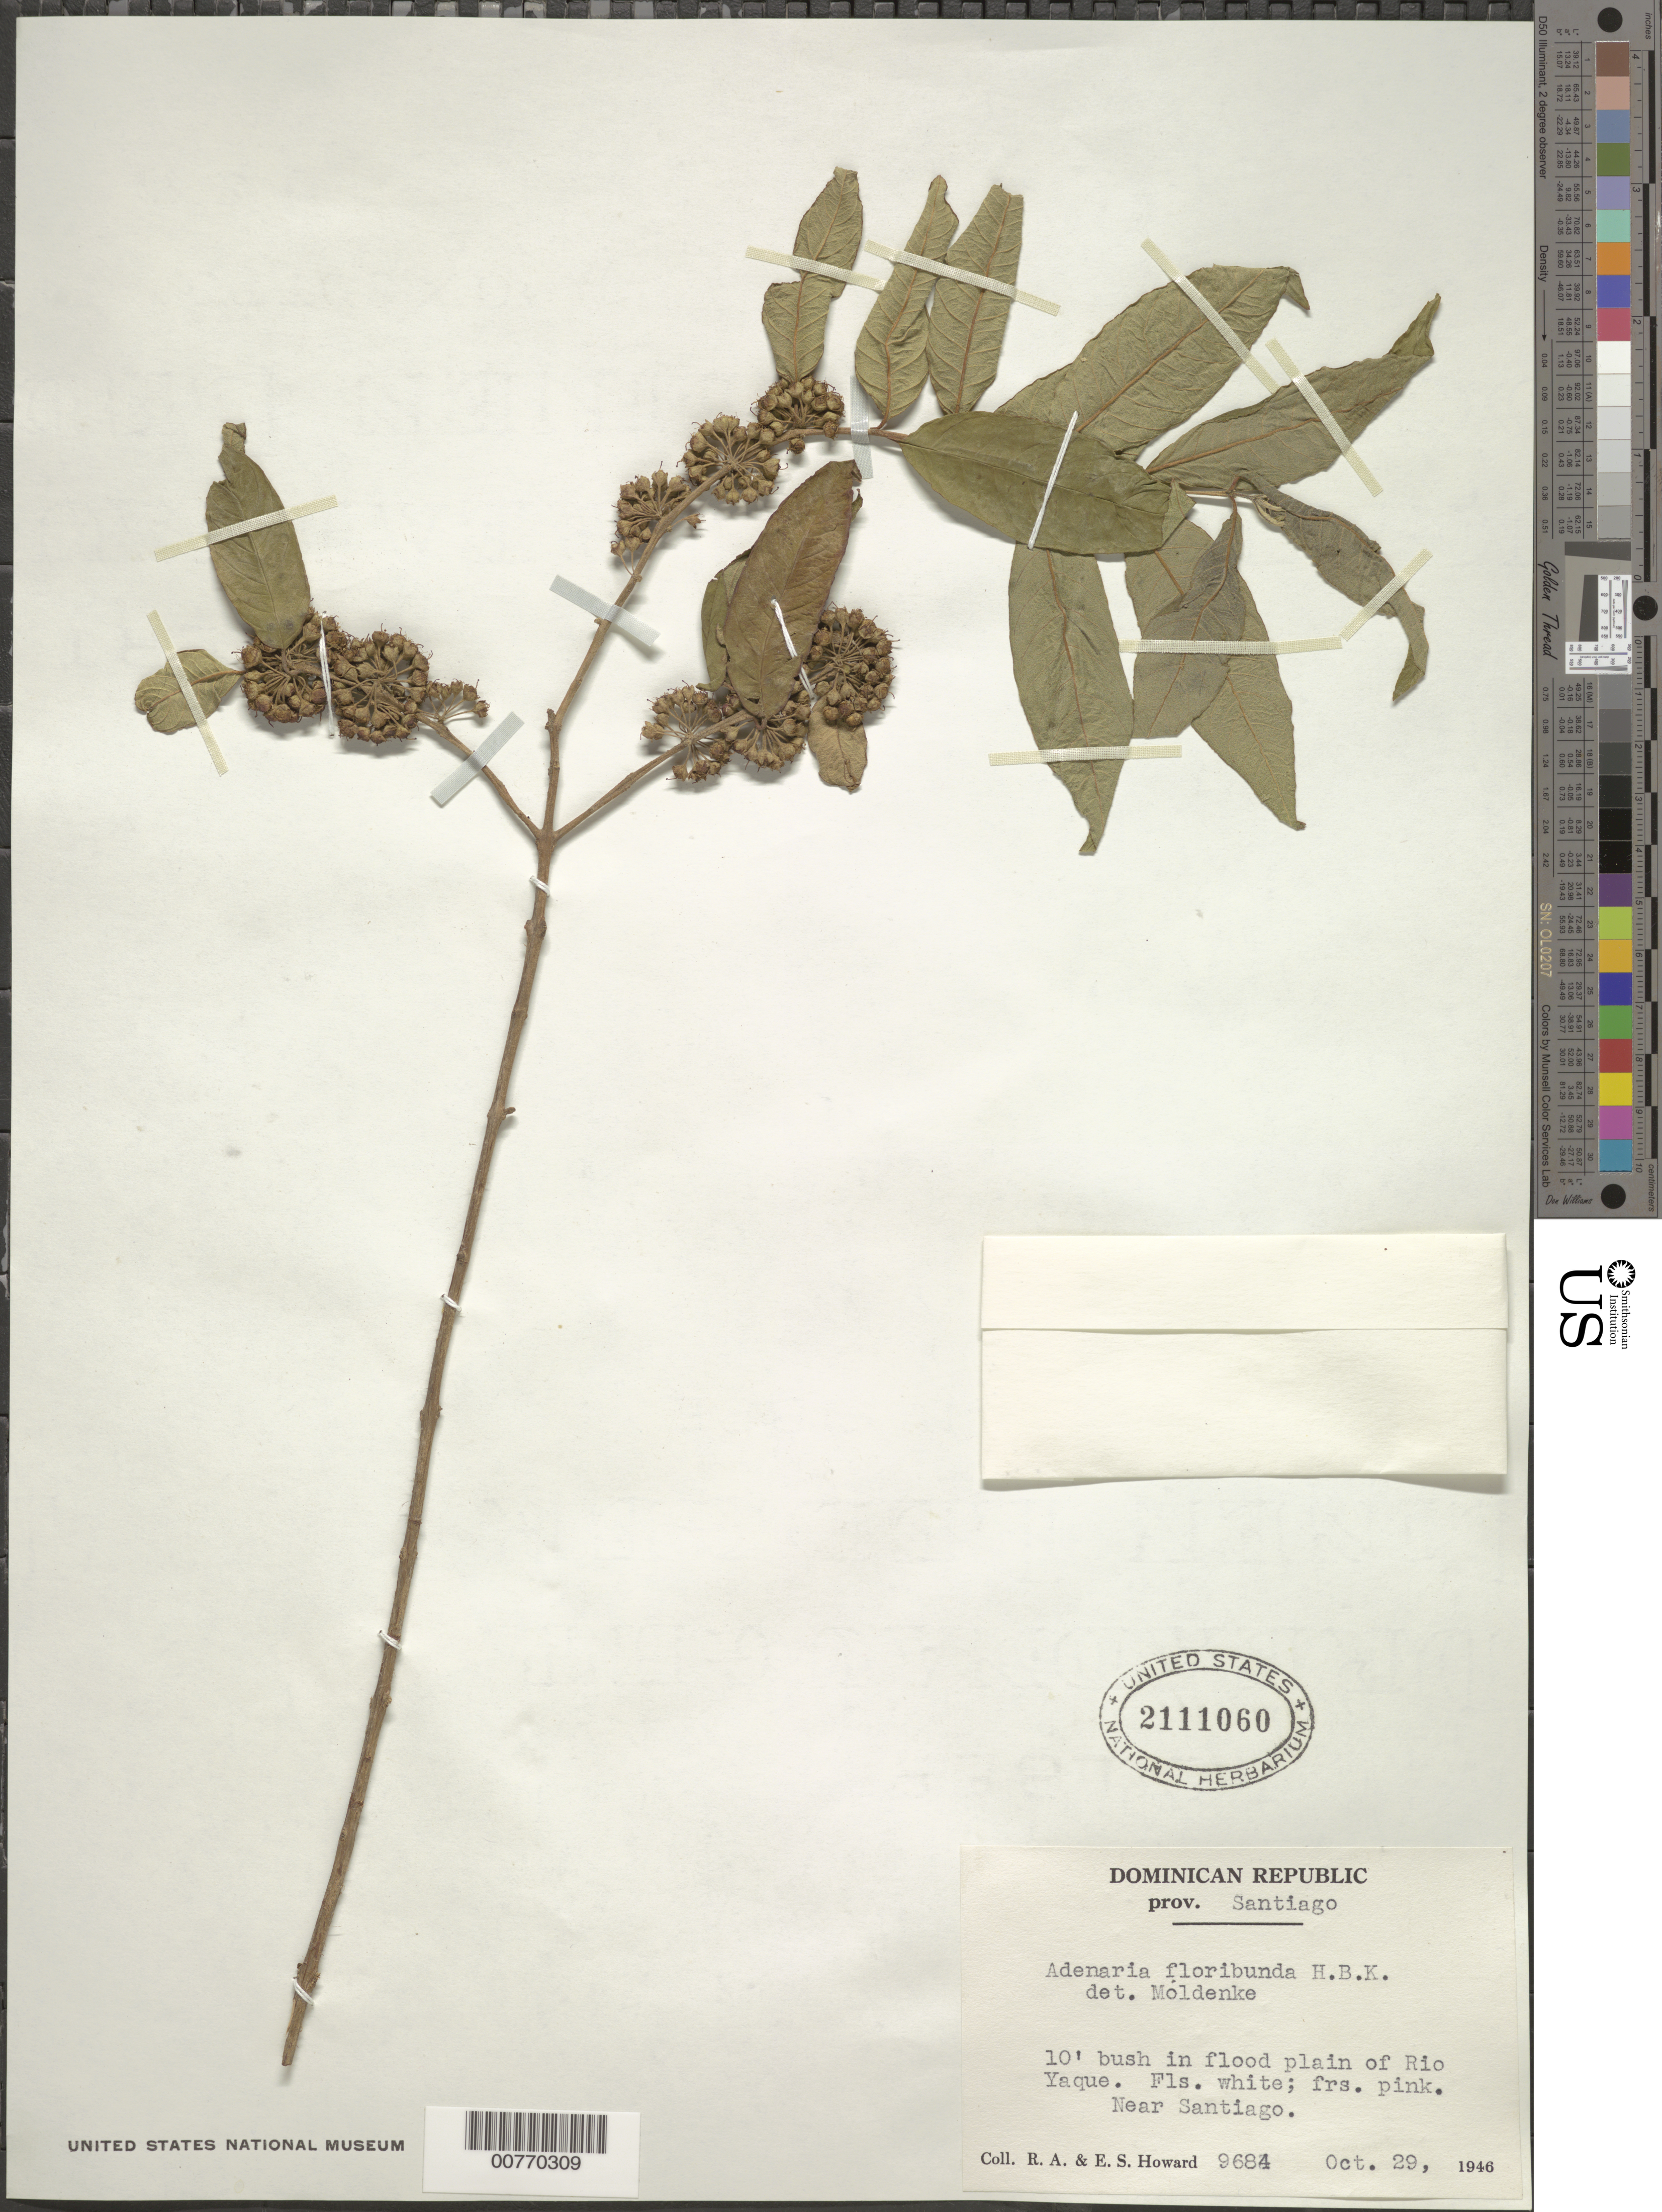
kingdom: Plantae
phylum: Tracheophyta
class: Magnoliopsida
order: Myrtales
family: Lythraceae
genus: Adenaria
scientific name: Adenaria floribunda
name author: Kunth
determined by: Moldenke, H. N.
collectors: R. A. Howard & E. S. Howard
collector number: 9684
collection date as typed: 29 Oct 1946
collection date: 1946-10-29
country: Dominican Republic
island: Hispaniola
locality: Near Santiago, Yaque River.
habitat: Flood plain of river.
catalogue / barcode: US 2111060